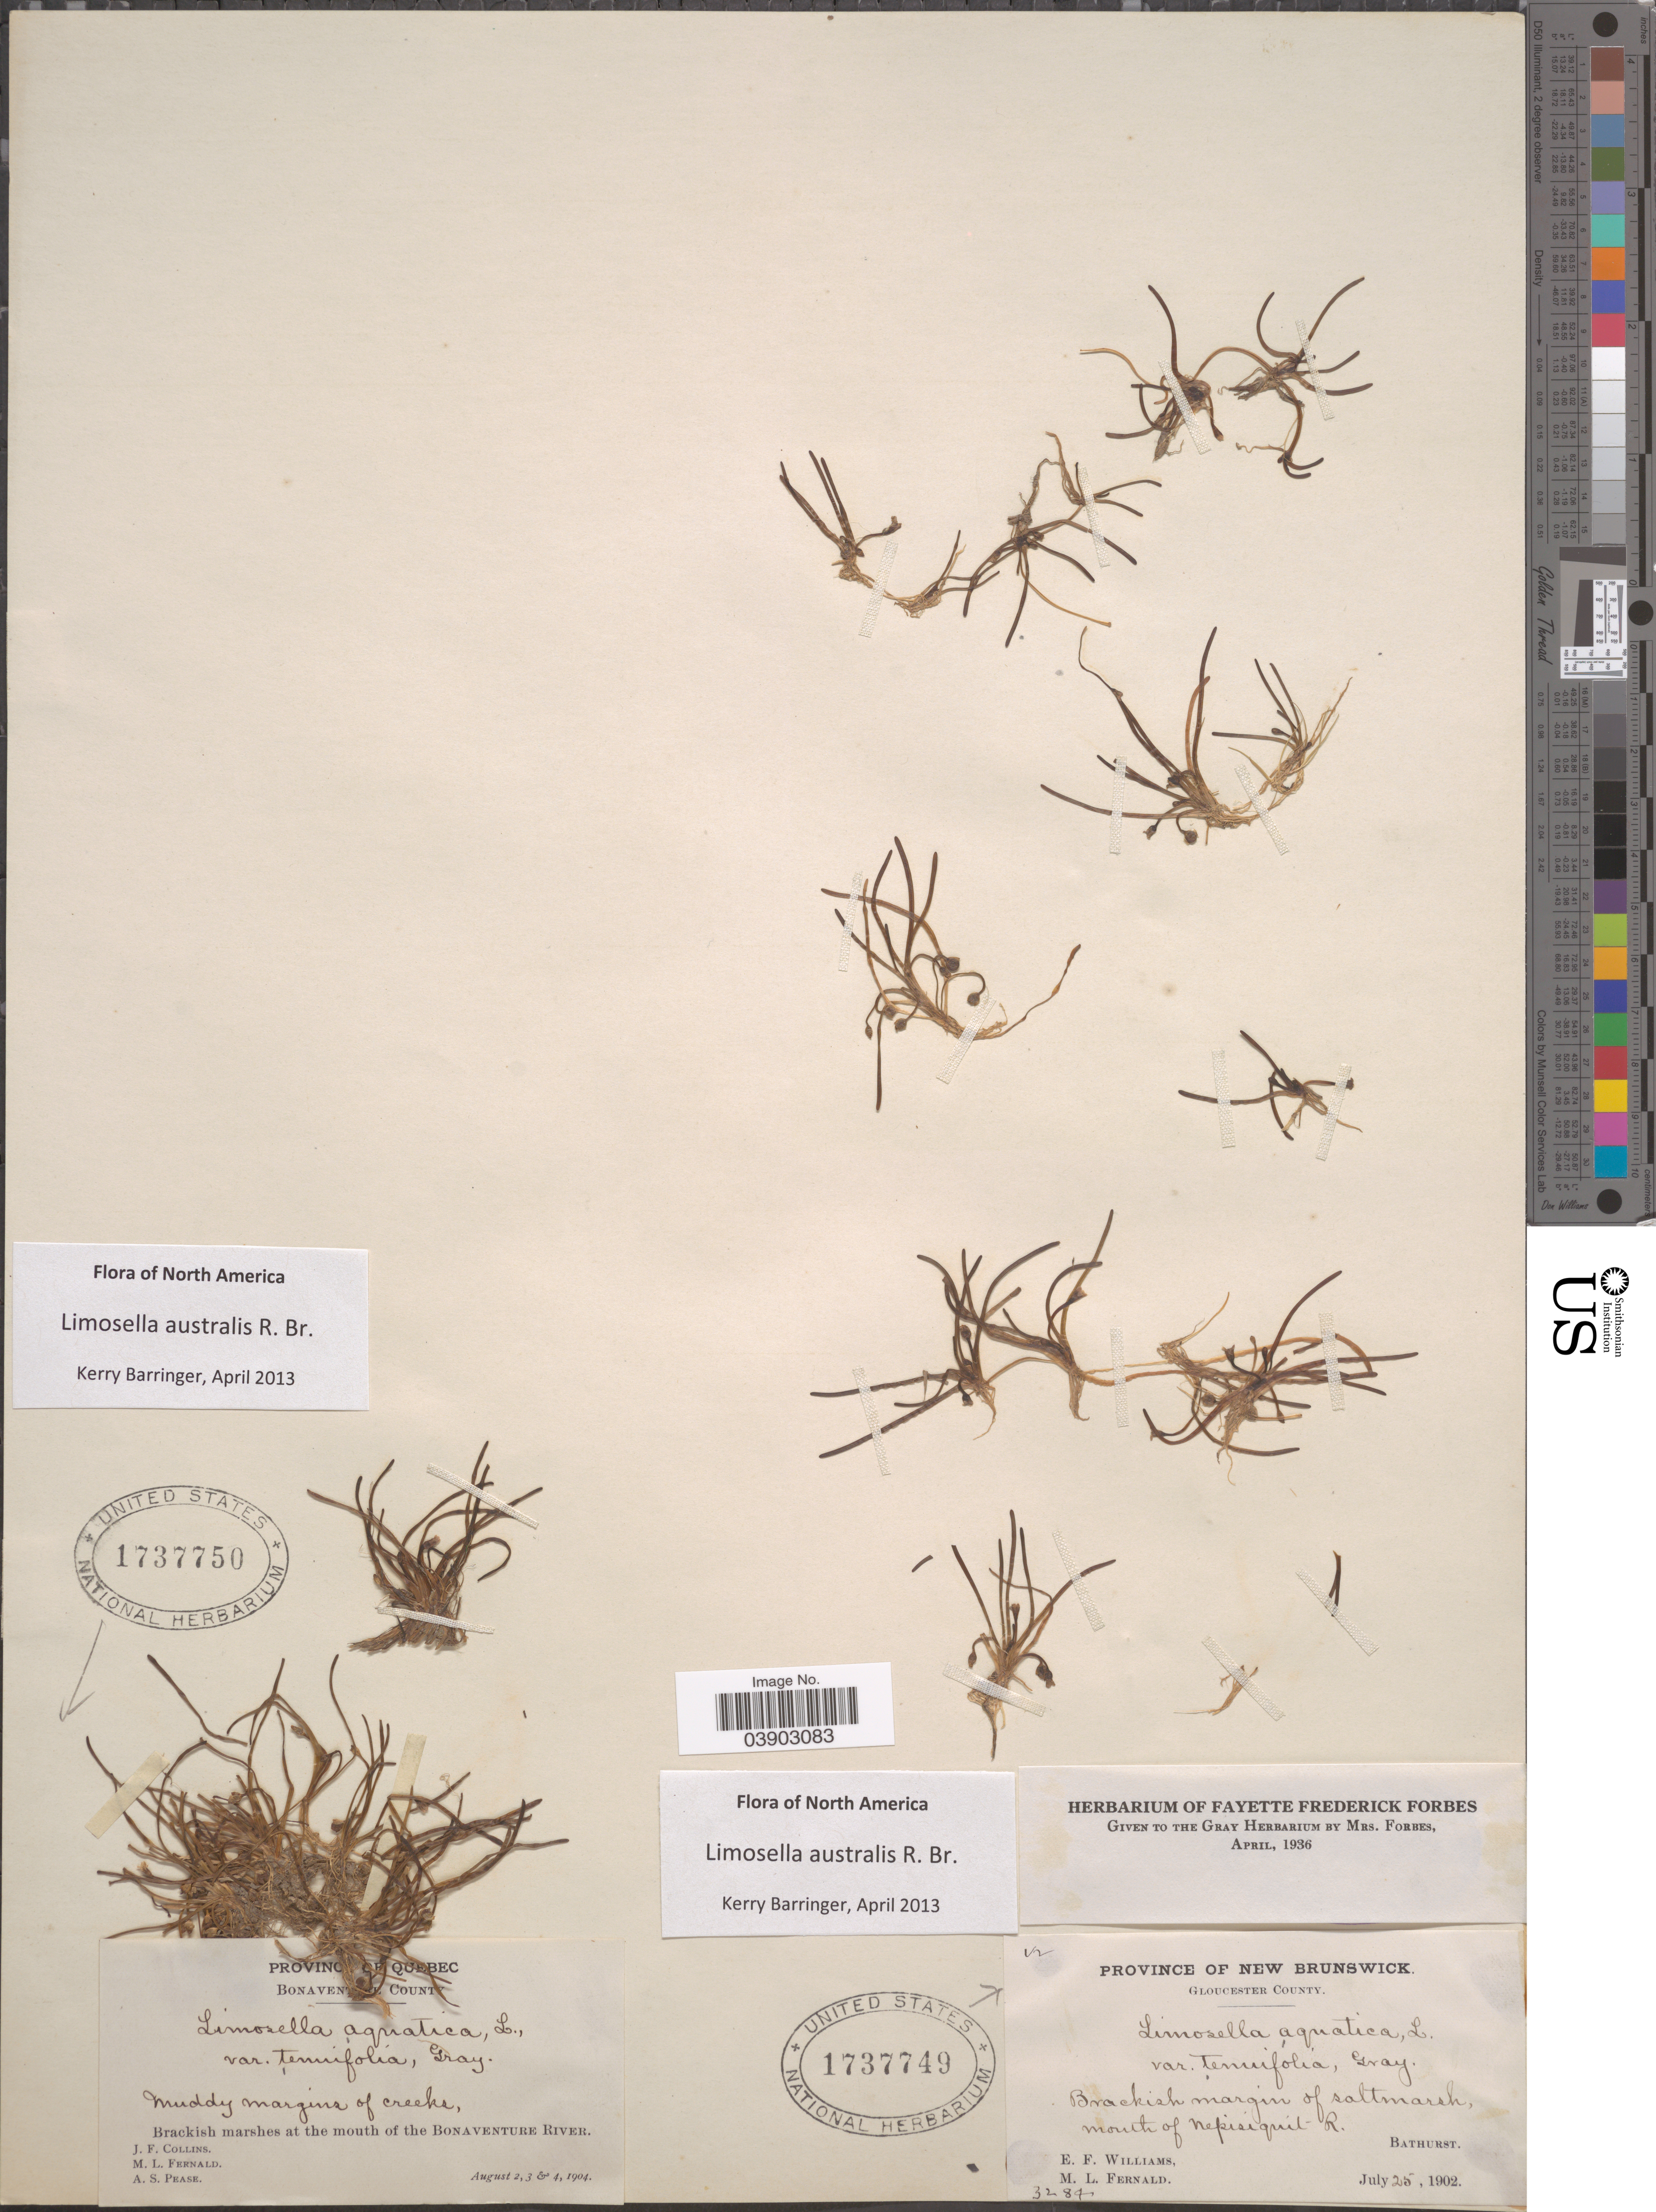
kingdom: Plantae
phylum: Tracheophyta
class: Magnoliopsida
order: Lamiales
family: Scrophulariaceae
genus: Limosella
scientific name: Limosella australis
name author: R. Br.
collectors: J. Collins, M. L. Fernald & A. S. Pease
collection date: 1904-08-02/1904-08-04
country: Canada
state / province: Quebec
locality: Bonaventure County. Muddy margins of creeks, Brackish marshes at the mouth of the Bonaventure River.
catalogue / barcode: US 1737750